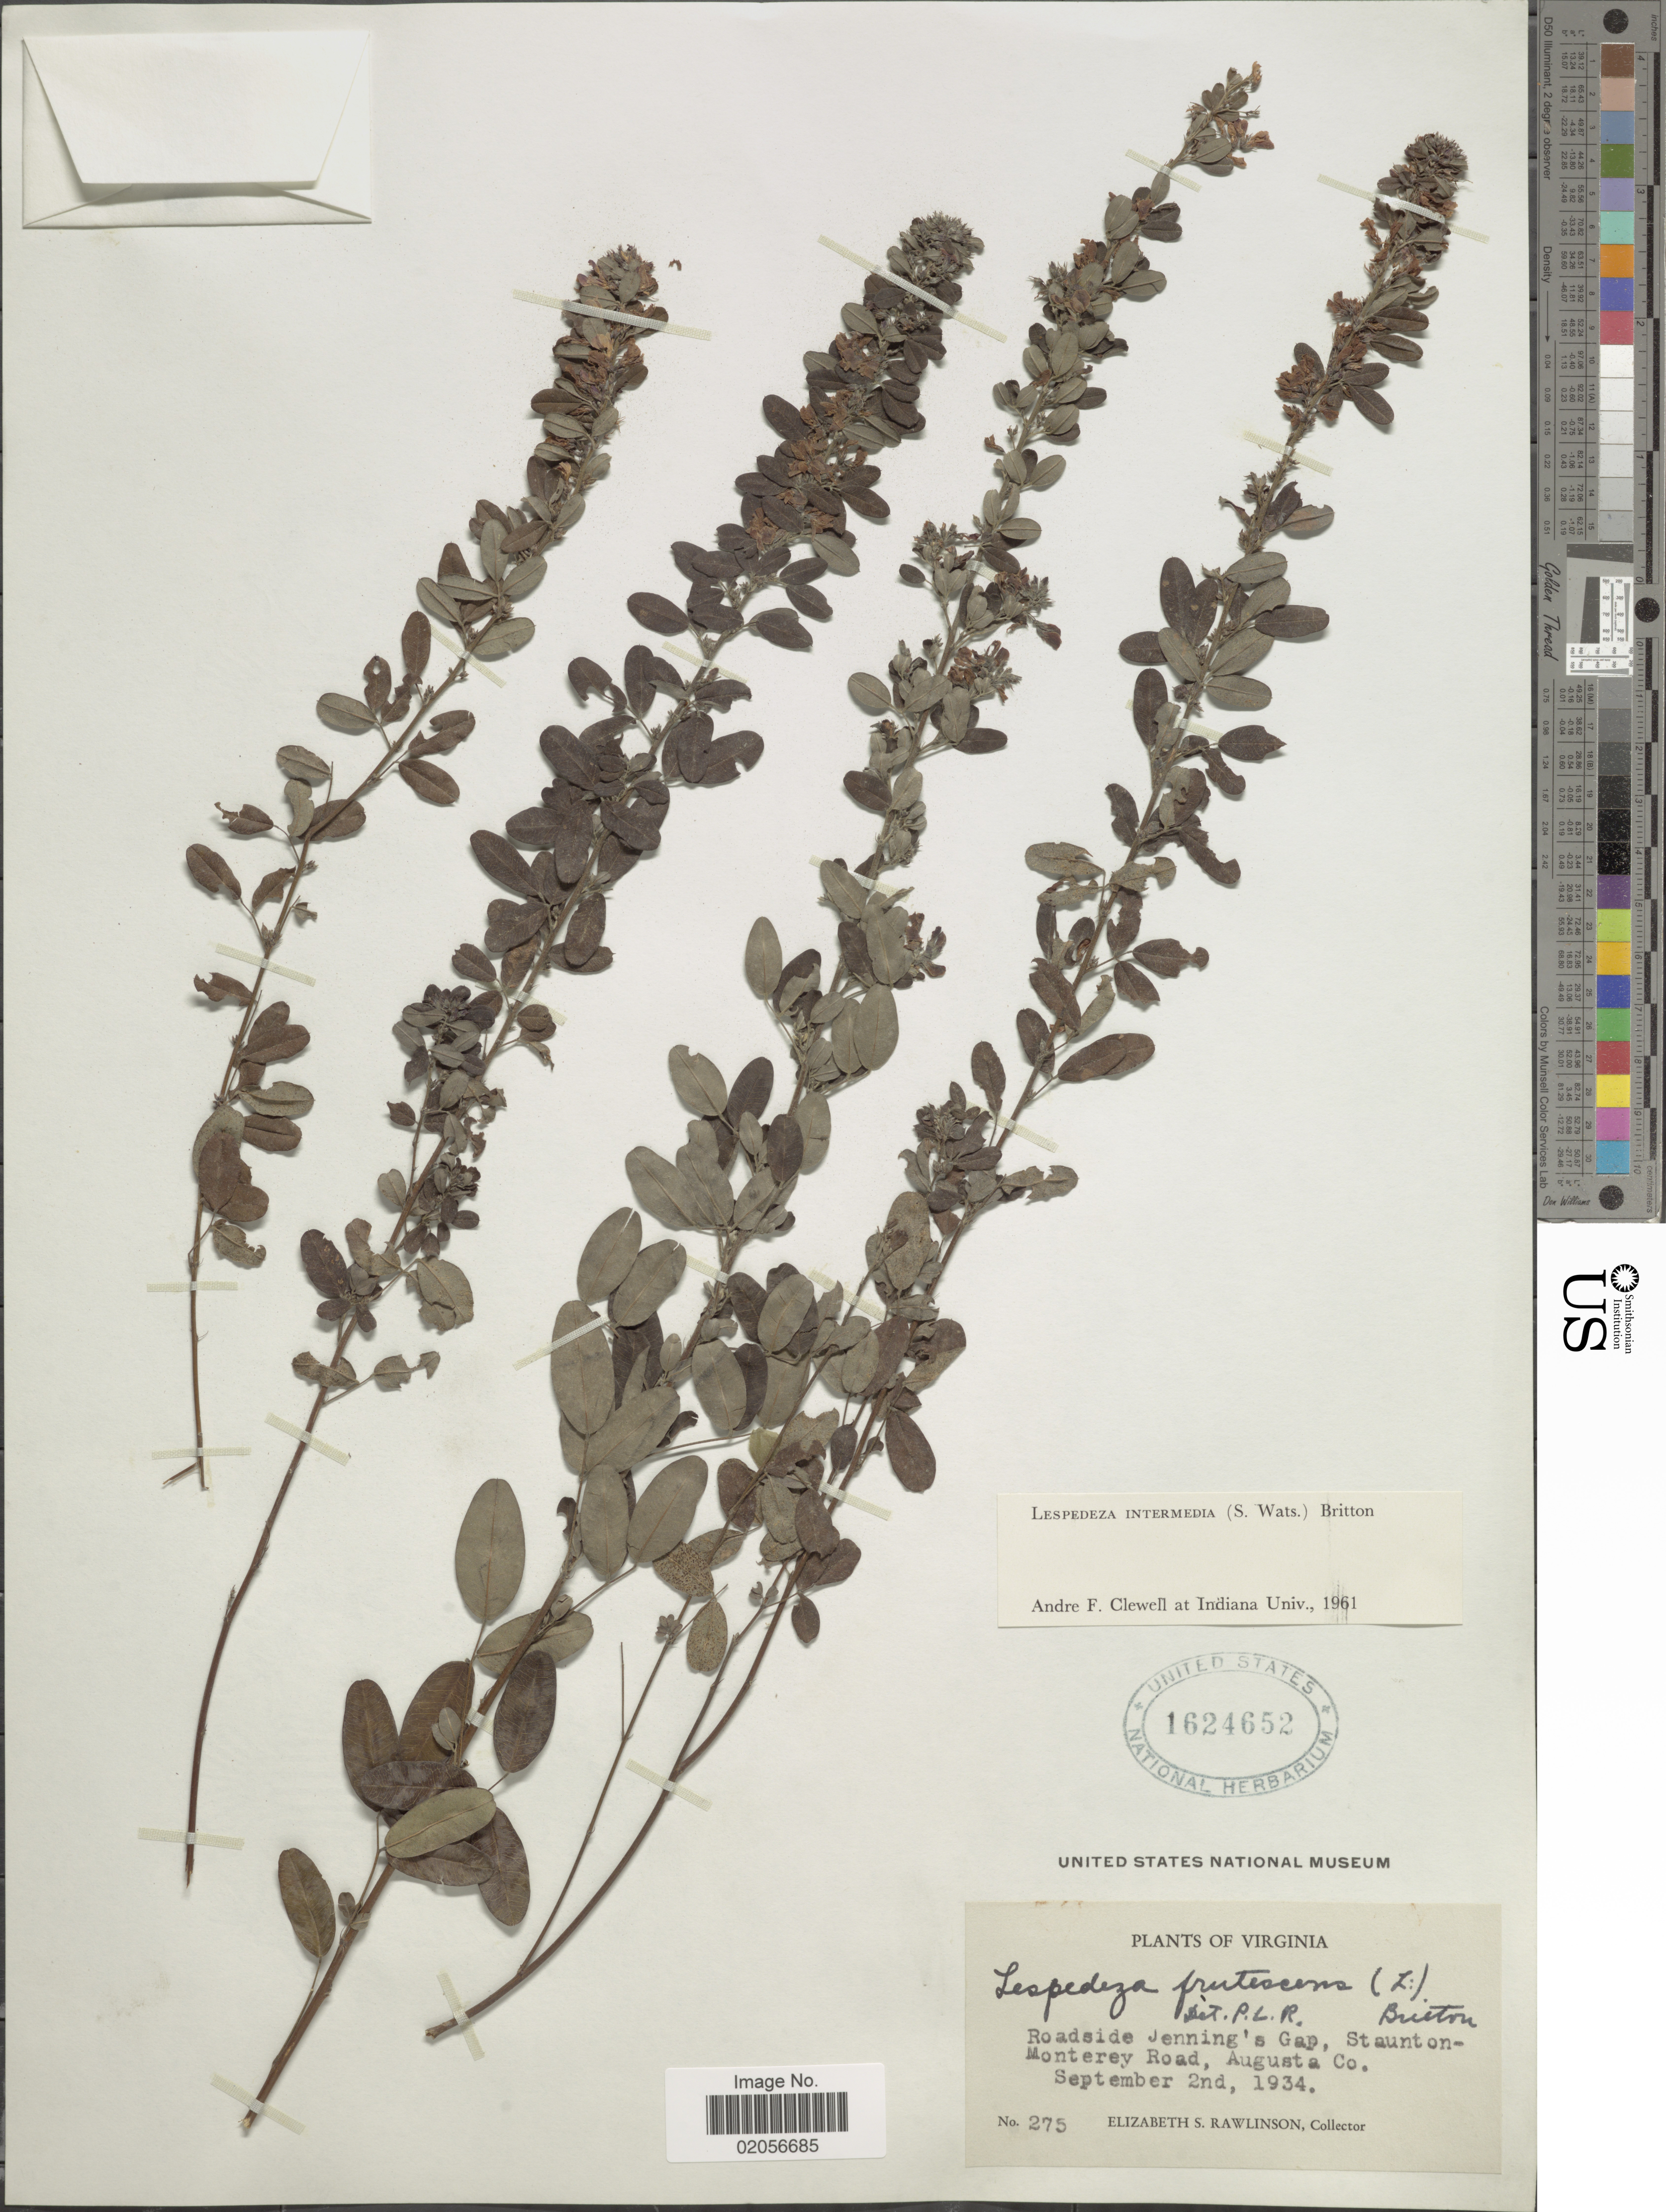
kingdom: Plantae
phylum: Tracheophyta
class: Magnoliopsida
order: Fabales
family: Fabaceae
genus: Lespedeza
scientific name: Lespedeza intermedia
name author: (S. Watson) Britton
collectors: E. S. Rawlinson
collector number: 275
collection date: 1934-09-02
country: United States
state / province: Virginia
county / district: Augusta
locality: Roadside Jenning's Gap, Staunton-Monterey Road,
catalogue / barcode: US 1624652